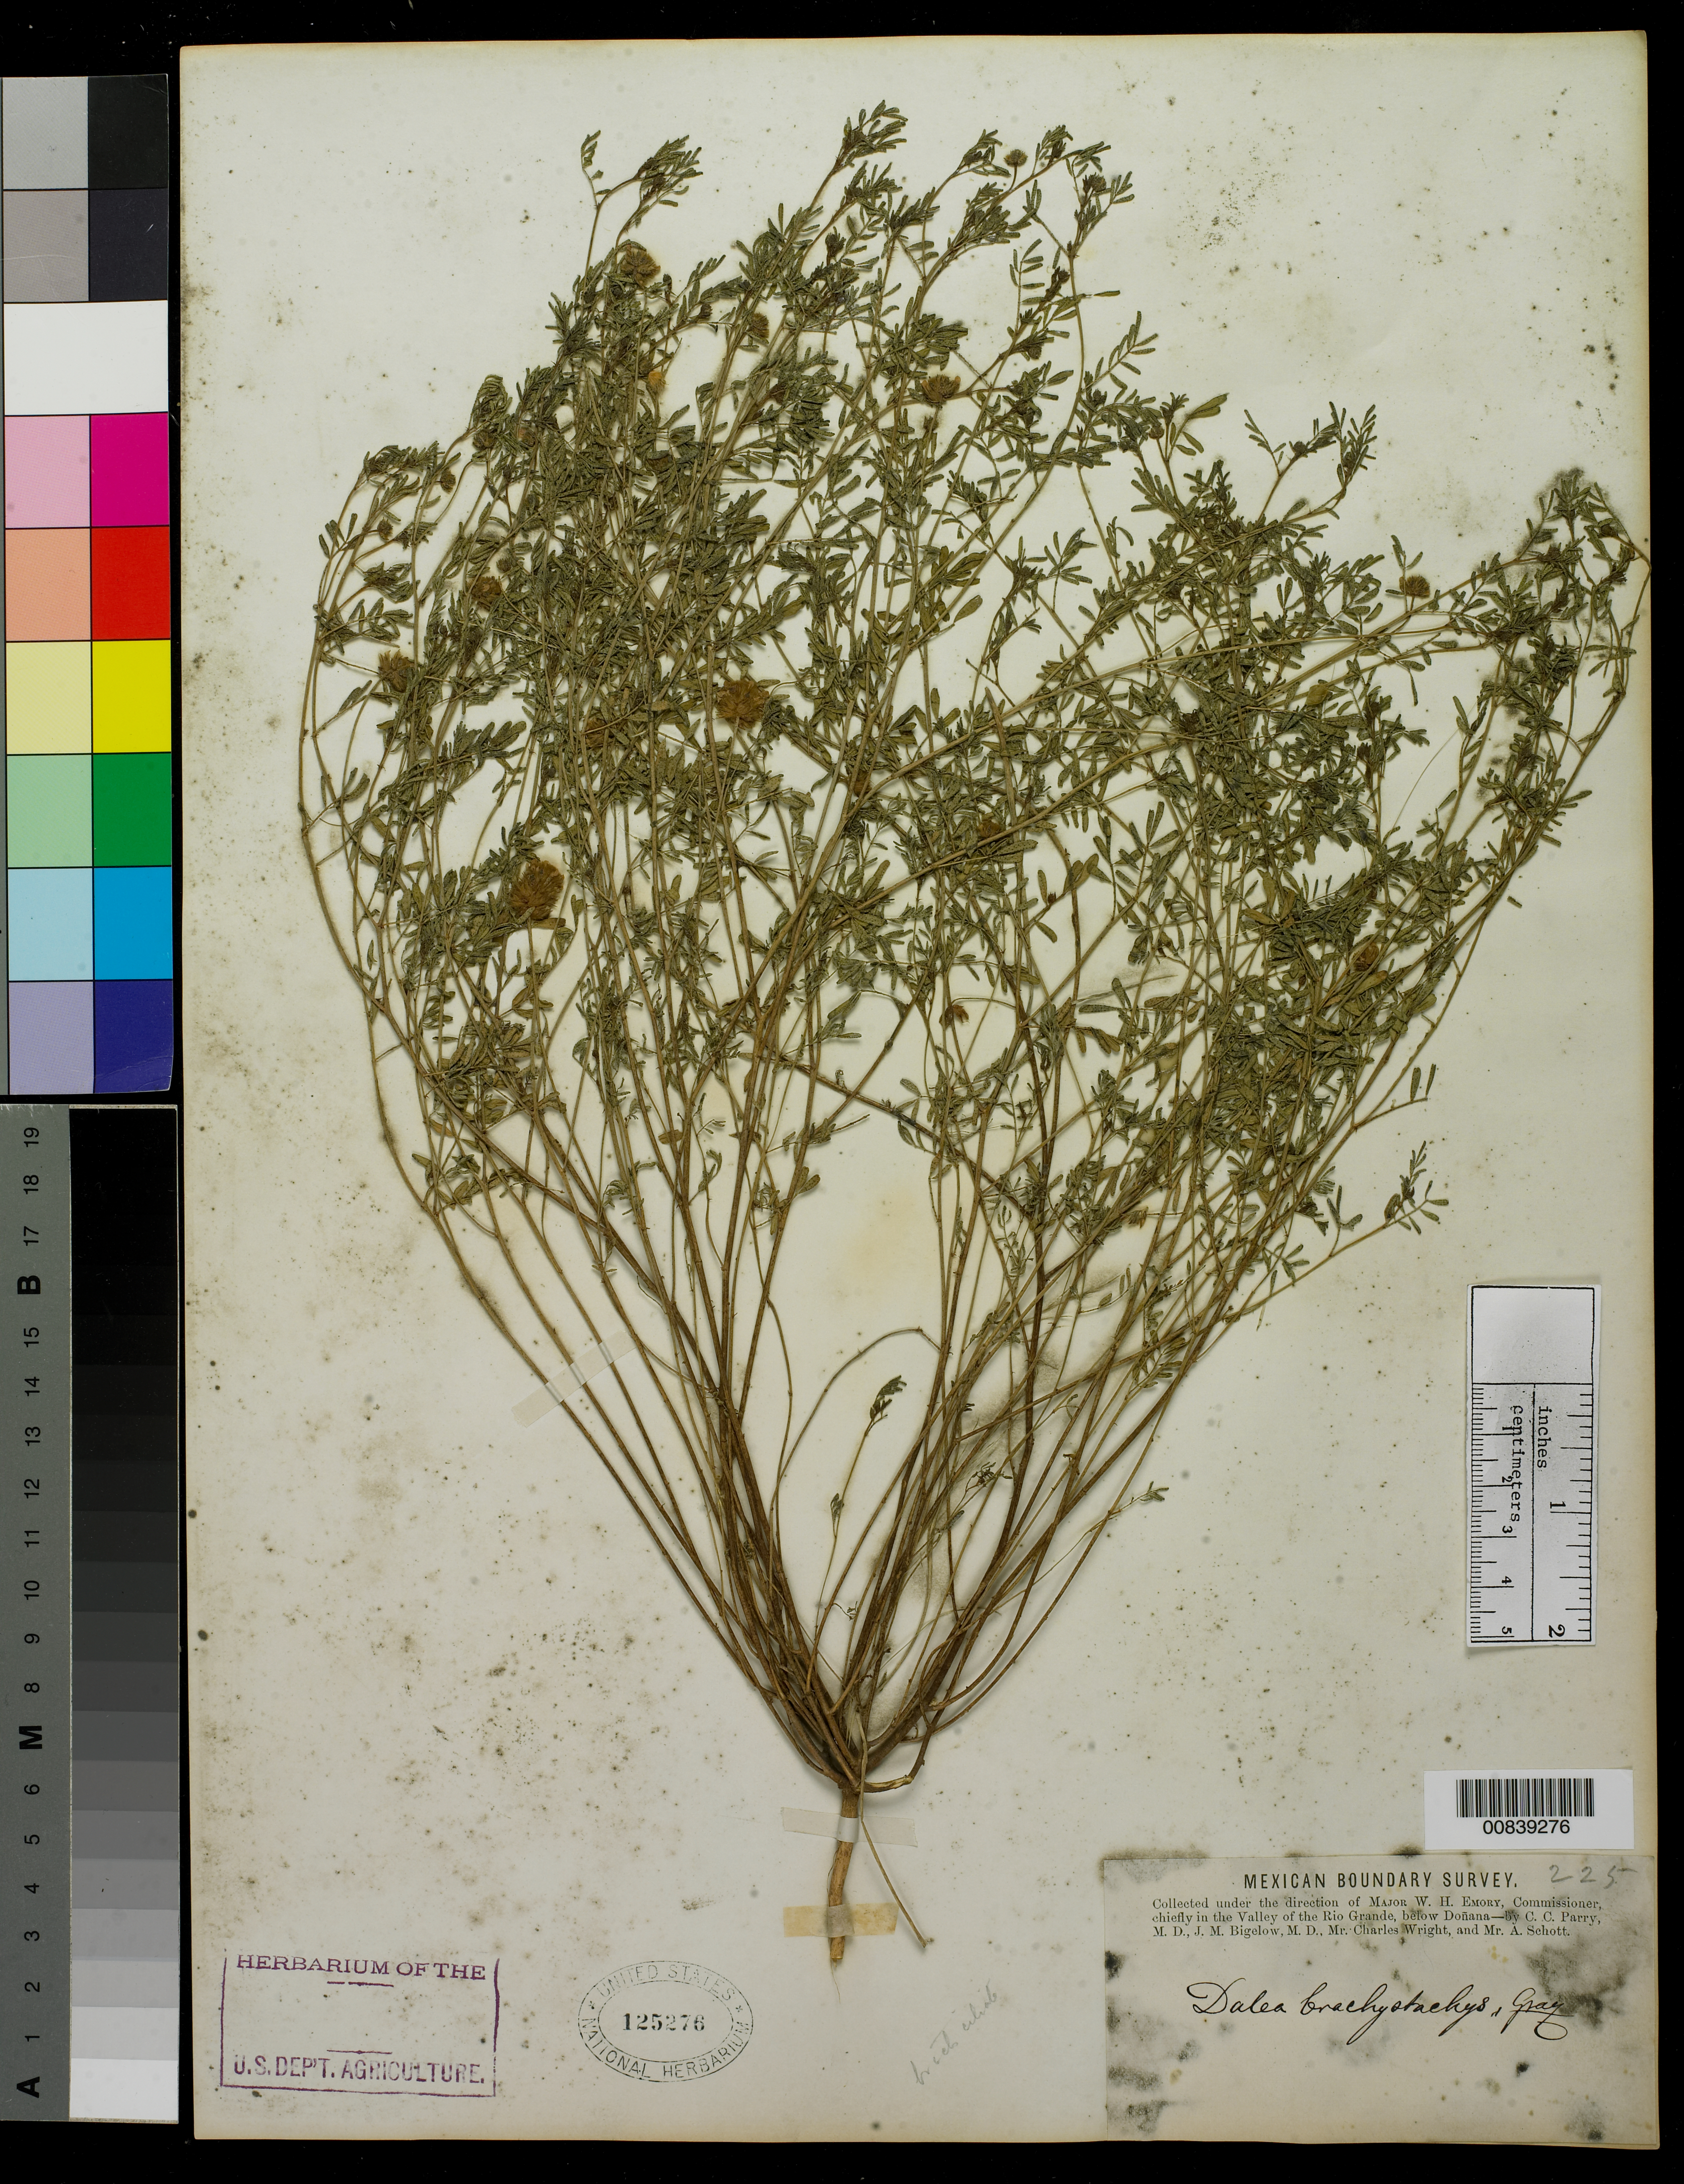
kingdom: Plantae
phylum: Tracheophyta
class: Magnoliopsida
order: Fabales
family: Fabaceae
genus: Dalea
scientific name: Dalea brachystachys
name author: A. Gray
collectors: C. C. Parry, J. M. Bigelow, C. Wright & A. C. V. Schott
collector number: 225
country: United States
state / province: New Mexico / Texas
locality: Valley of the Rio Grande, below Doñana.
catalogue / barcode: US 125276